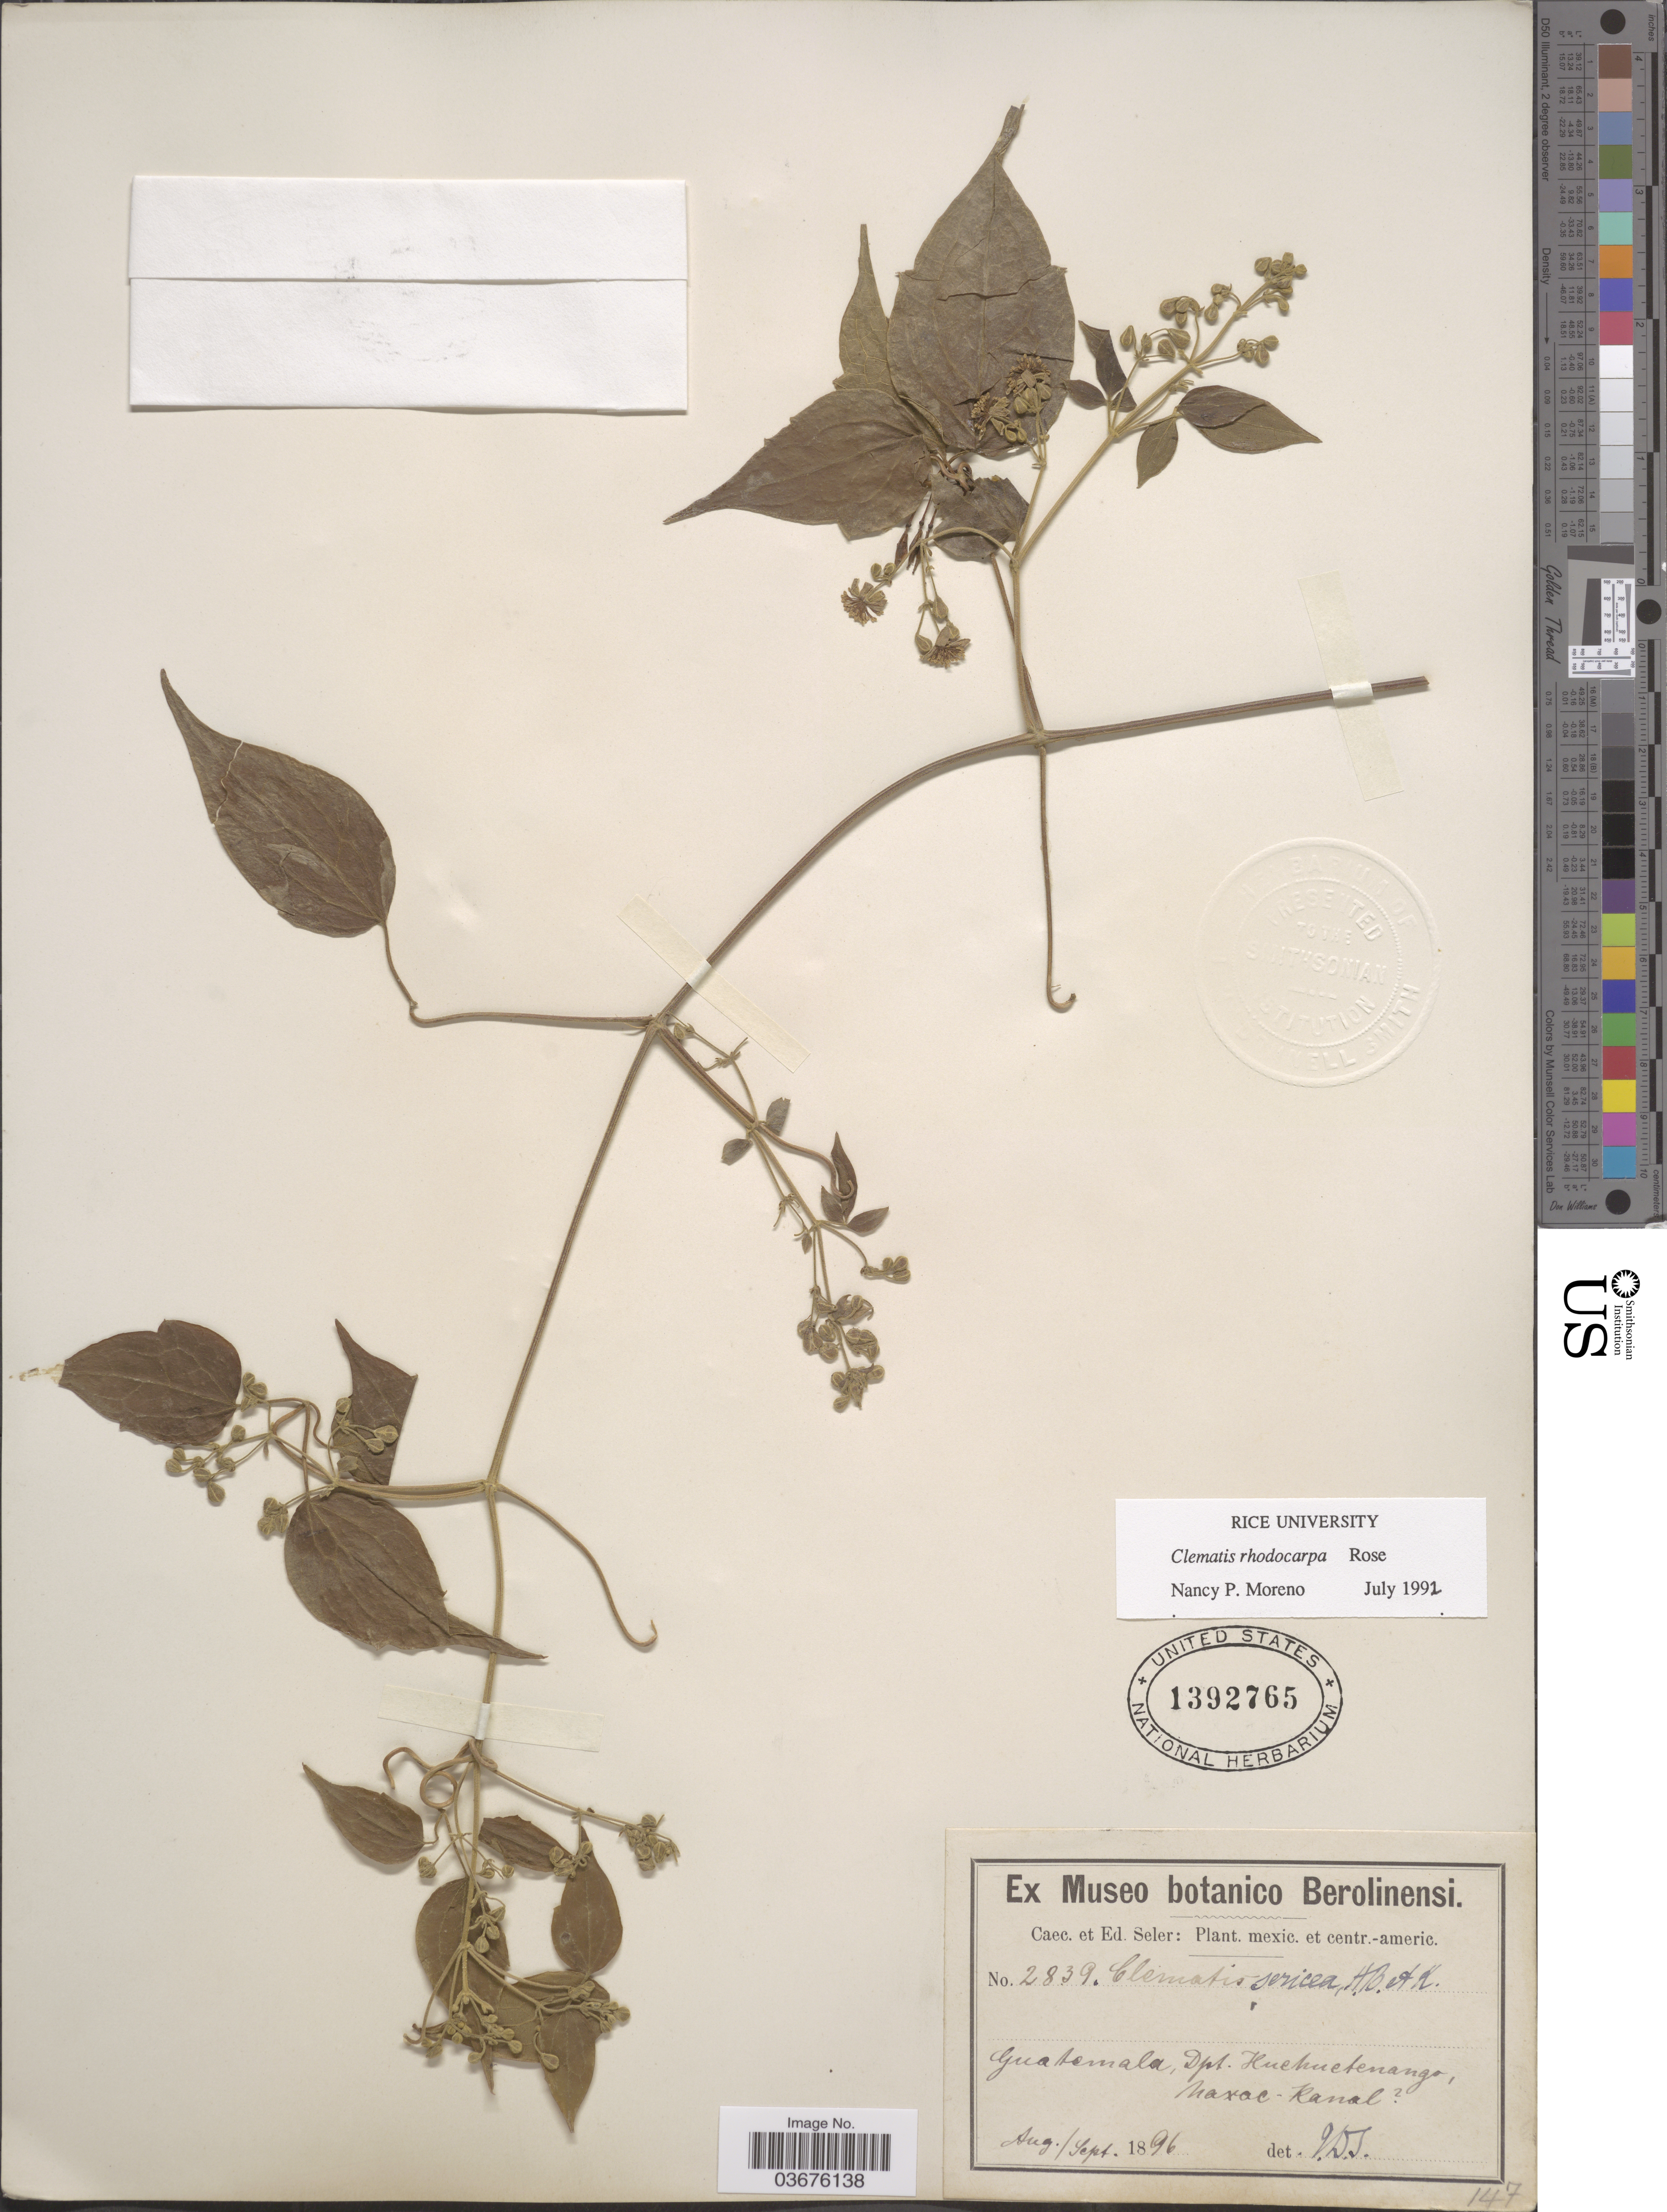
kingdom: Plantae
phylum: Tracheophyta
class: Magnoliopsida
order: Ranunculales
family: Ranunculaceae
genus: Clematis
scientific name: Clematis rhodocarpa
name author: Rose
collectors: C. Seler & E. G. Seler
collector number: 2839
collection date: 1896-08/1896-09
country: Guatemala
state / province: Huehuetenango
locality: Dpt. Huehuetenango, Naxac-Kanal.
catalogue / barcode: US 1392765